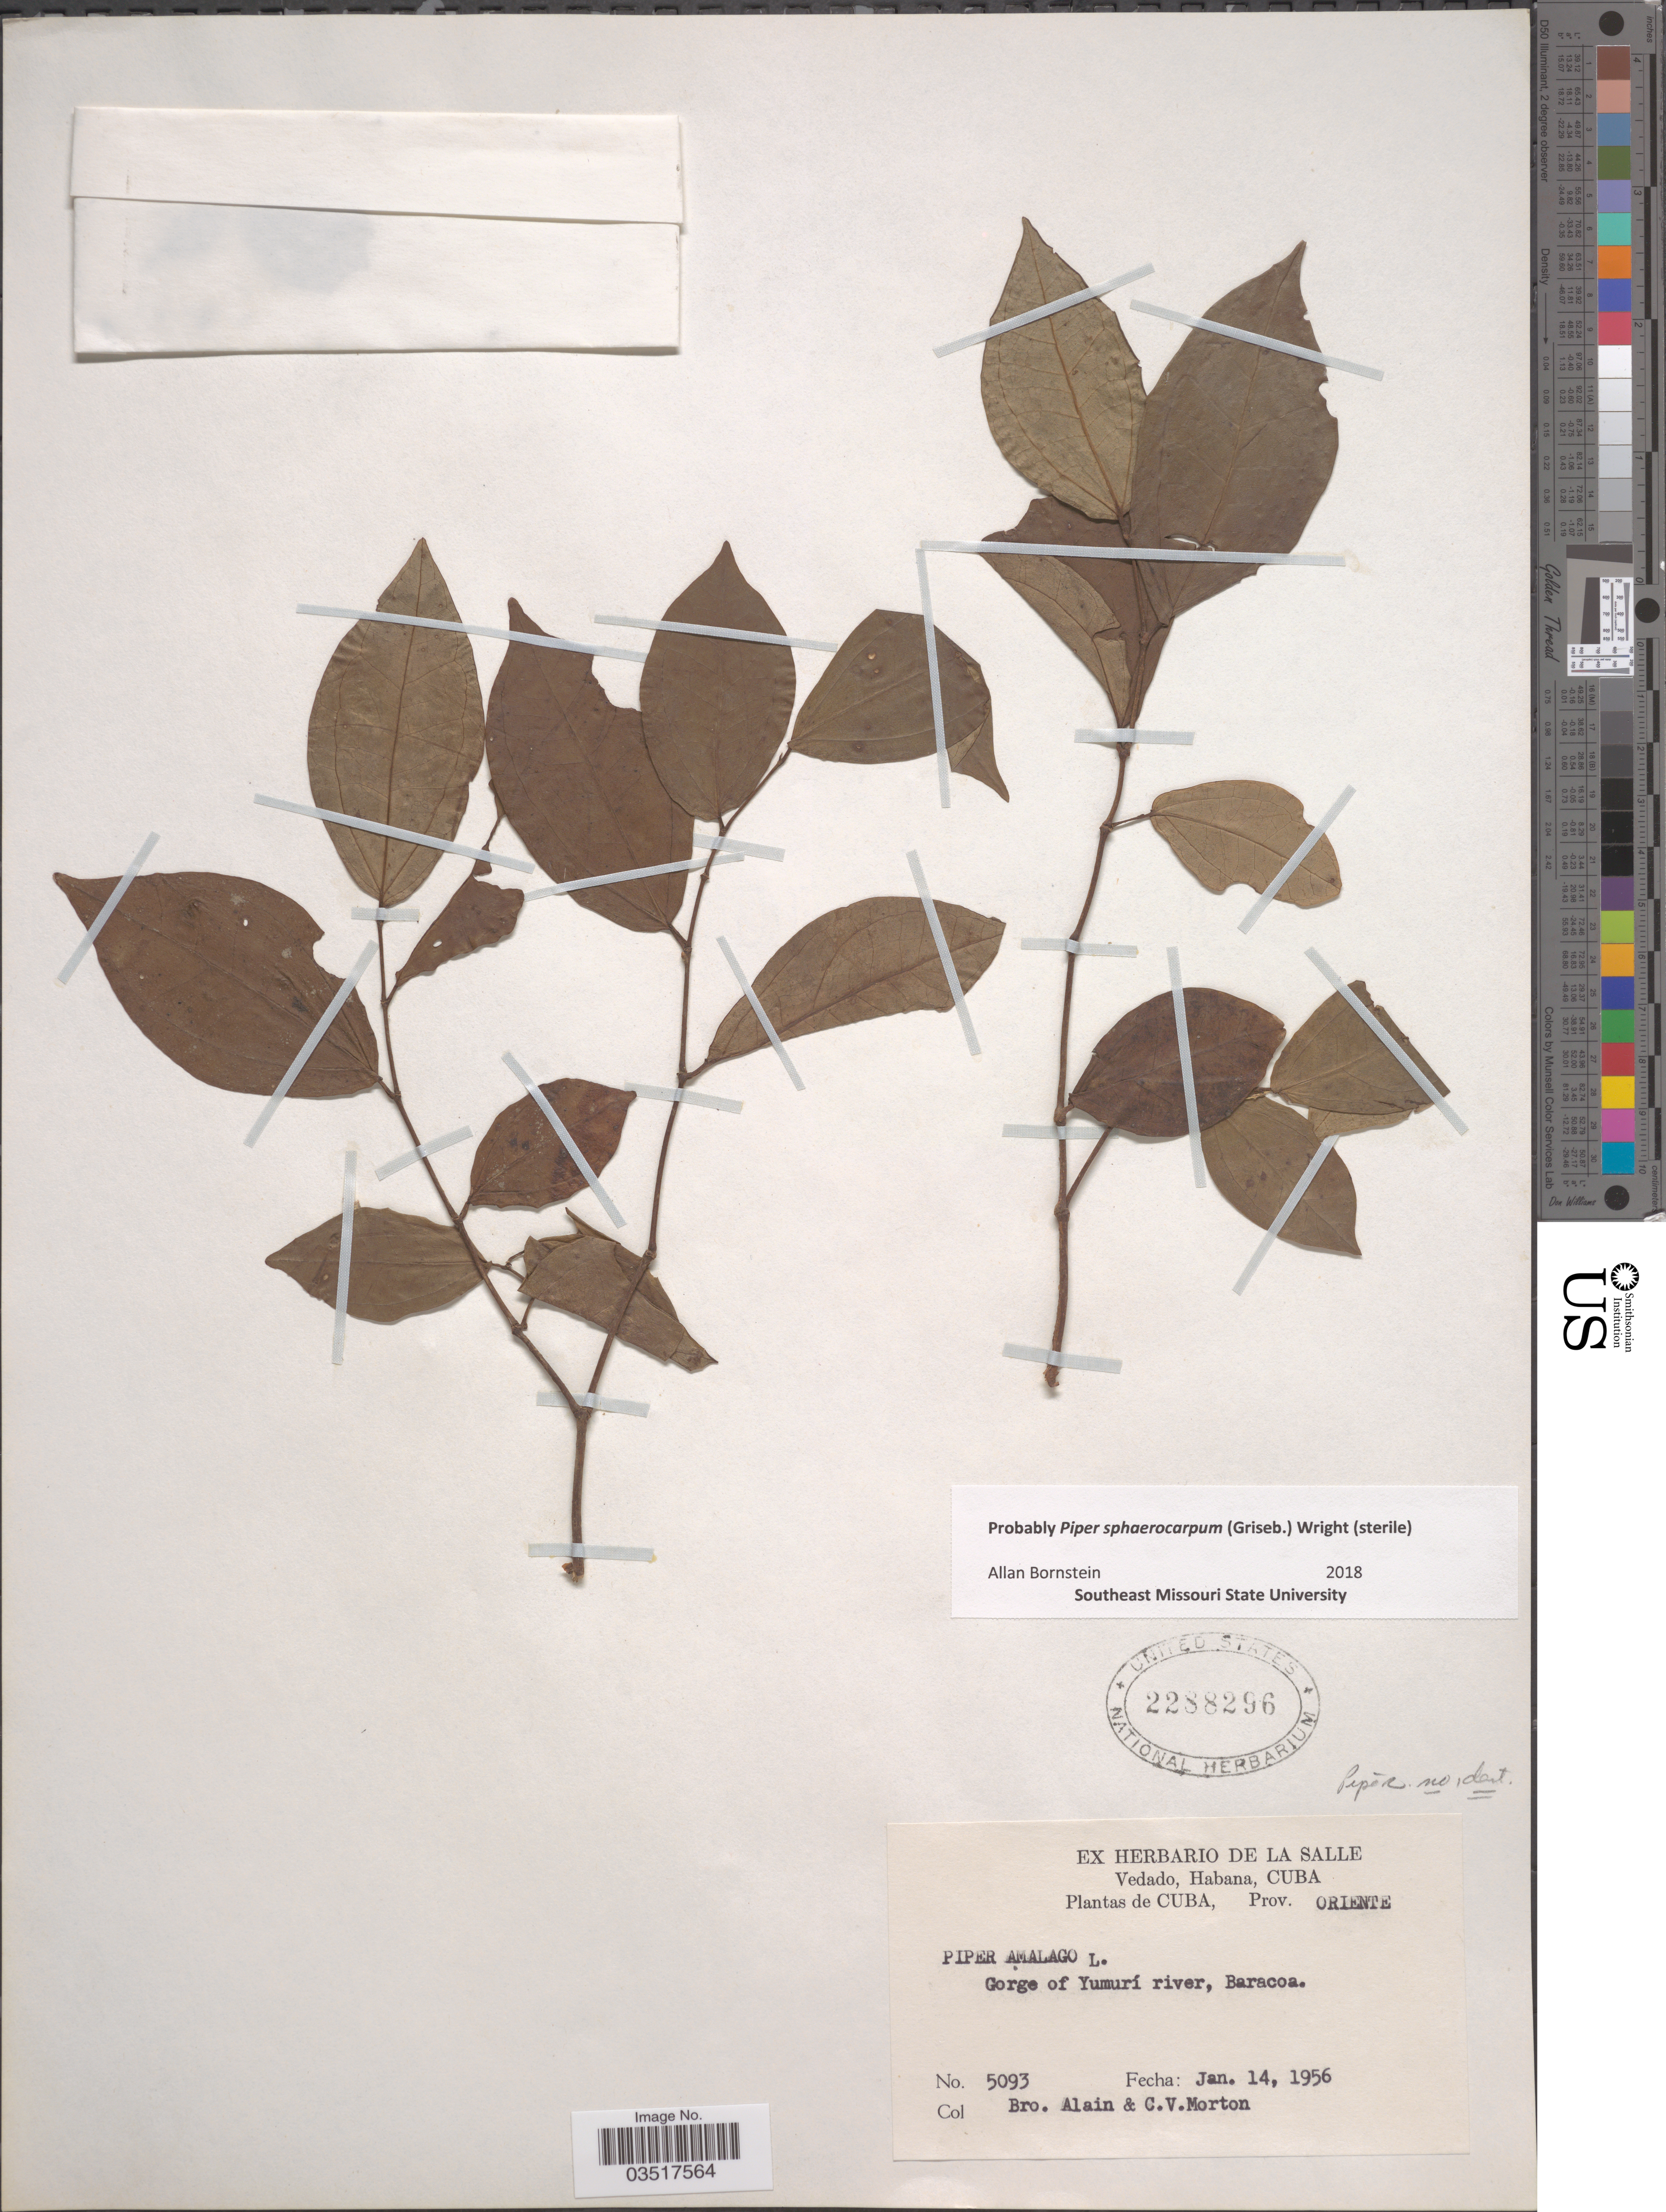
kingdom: Plantae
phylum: Tracheophyta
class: Magnoliopsida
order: Piperales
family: Piperaceae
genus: Piper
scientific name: Piper sphaerocarpum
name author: (Griseb.) C. Wright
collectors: Alain & C. V. Morton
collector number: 5093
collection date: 1956-01-14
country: Cuba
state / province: Oriente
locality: Gorge of Yumurí river, Baracoa.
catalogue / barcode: US 2288296